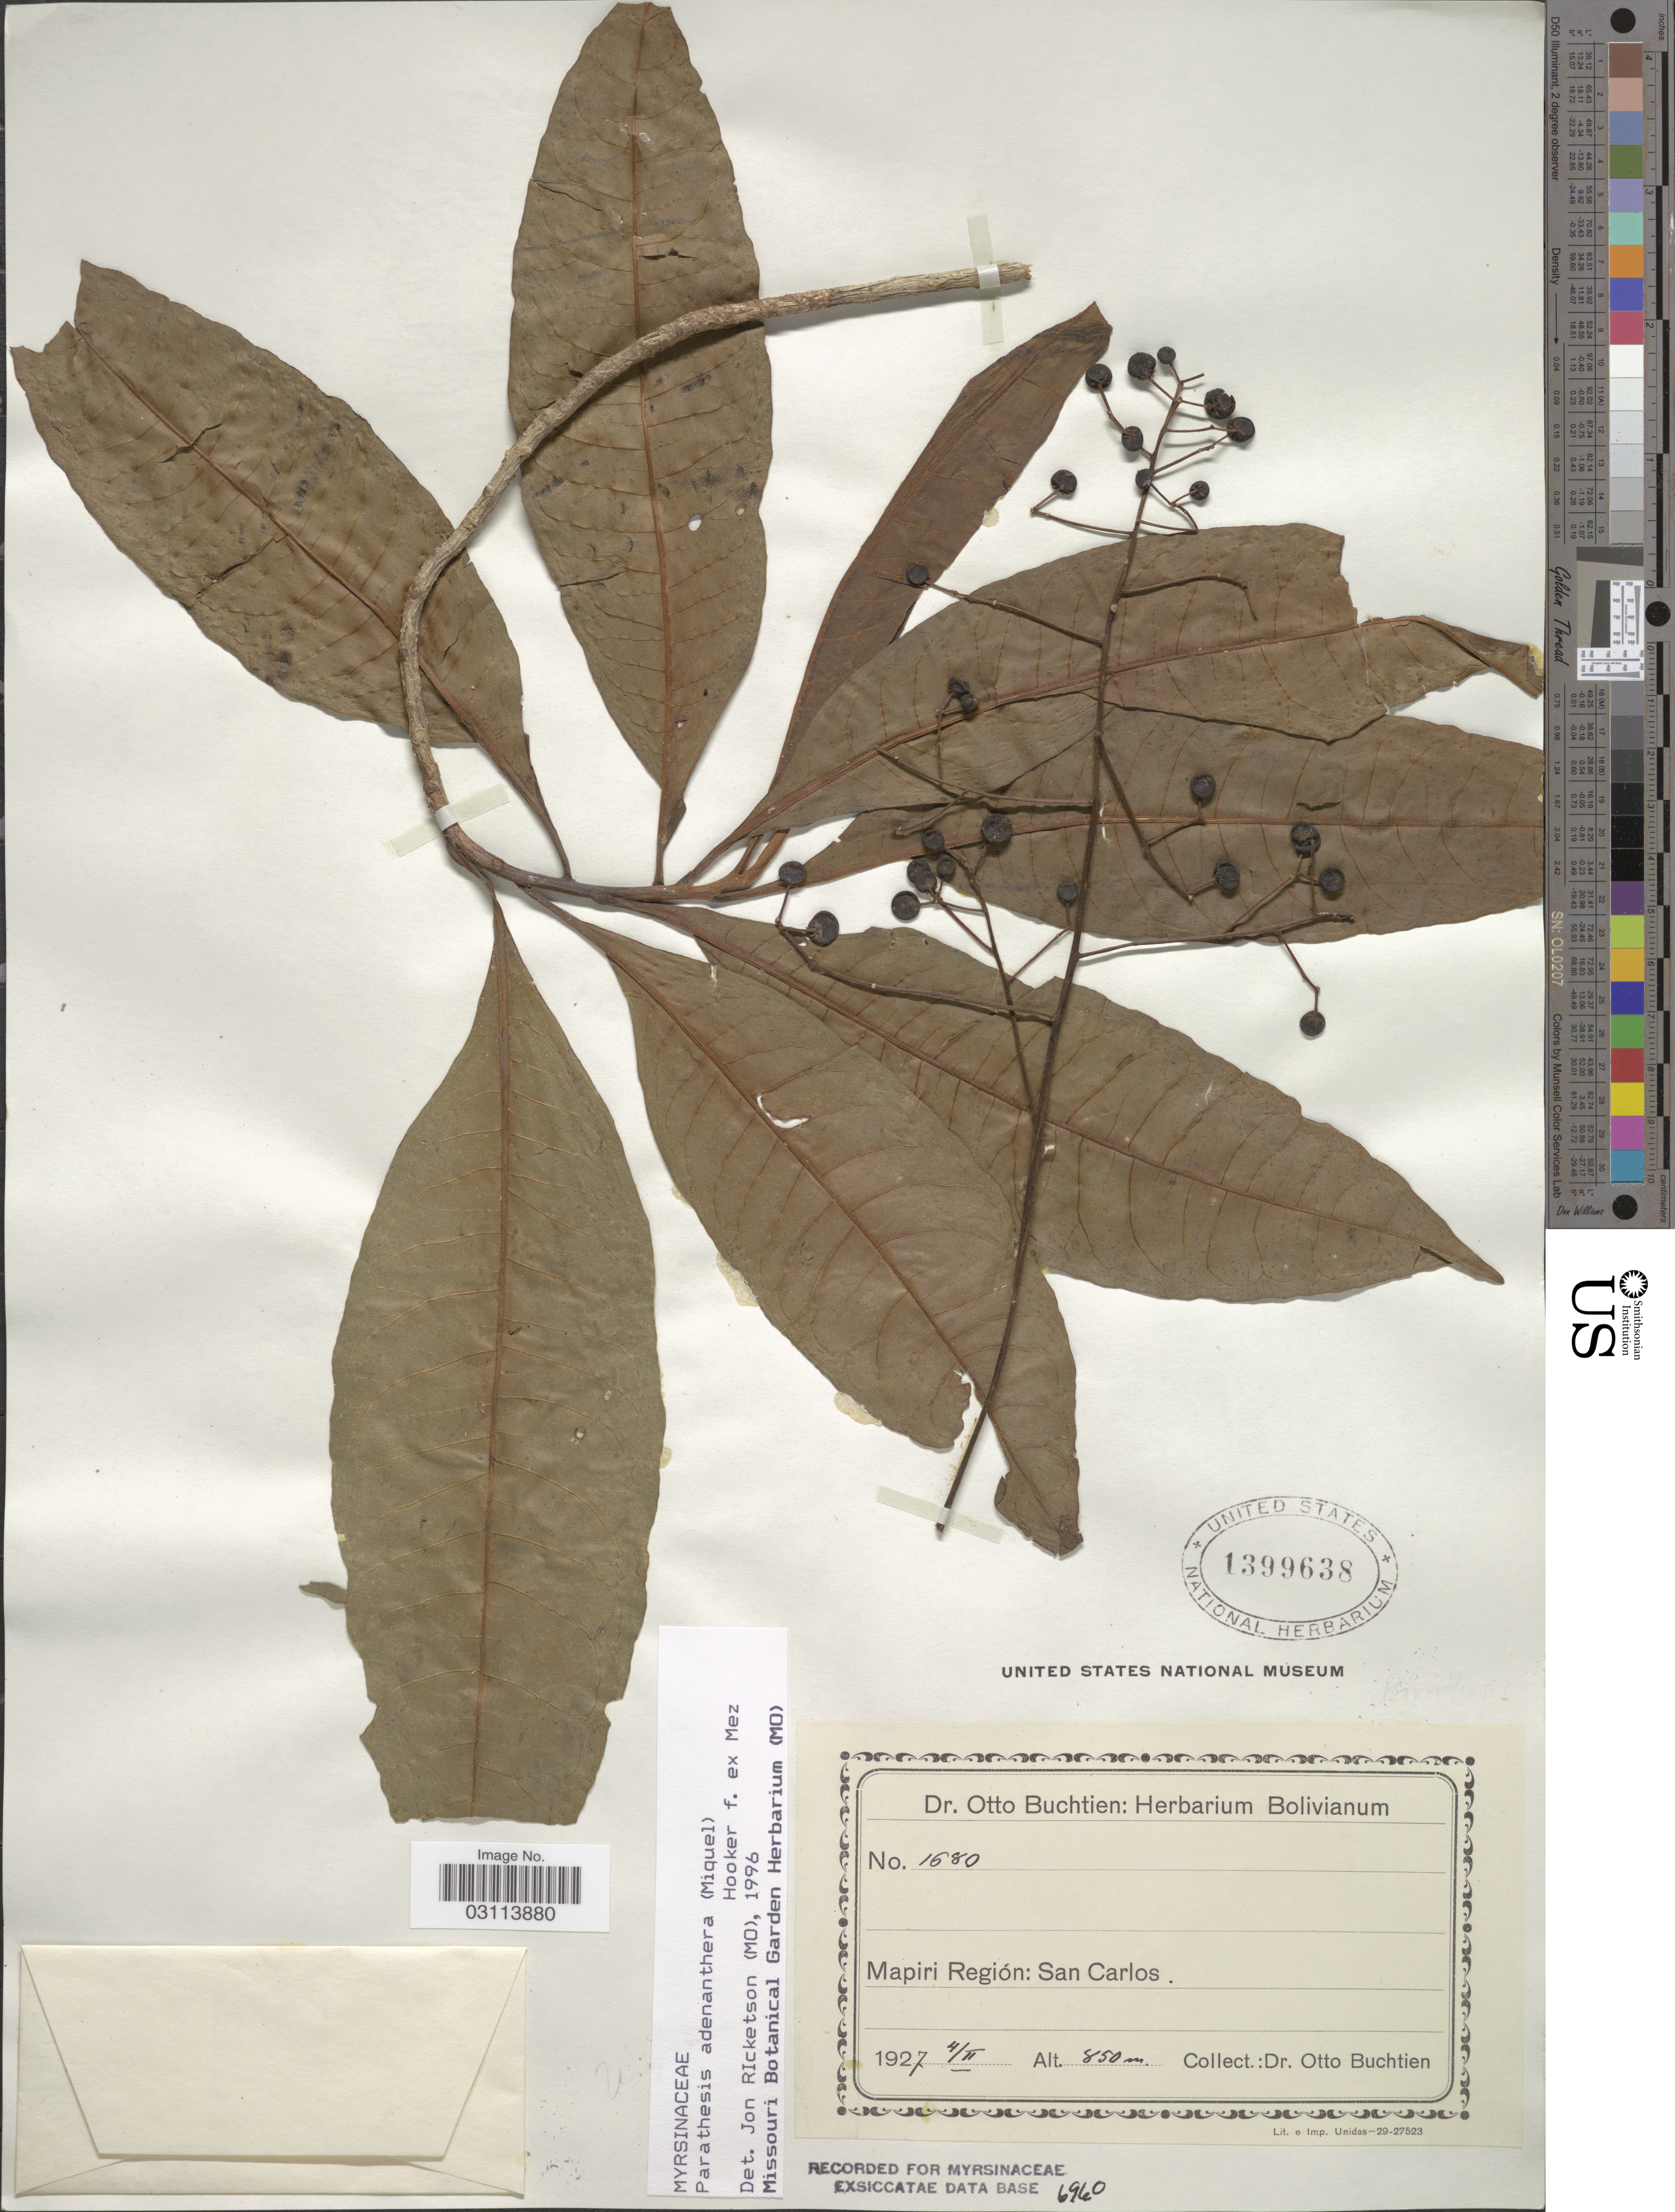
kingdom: Plantae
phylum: Tracheophyta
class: Magnoliopsida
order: Ericales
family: Primulaceae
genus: Parathesis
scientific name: Parathesis adenanthera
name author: (Miq.) Hook. f. ex Mez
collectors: O. Buchtien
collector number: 1680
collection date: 1927-02-04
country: Bolivia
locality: Mapiri Región: San Carlos.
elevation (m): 850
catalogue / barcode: US 1399638